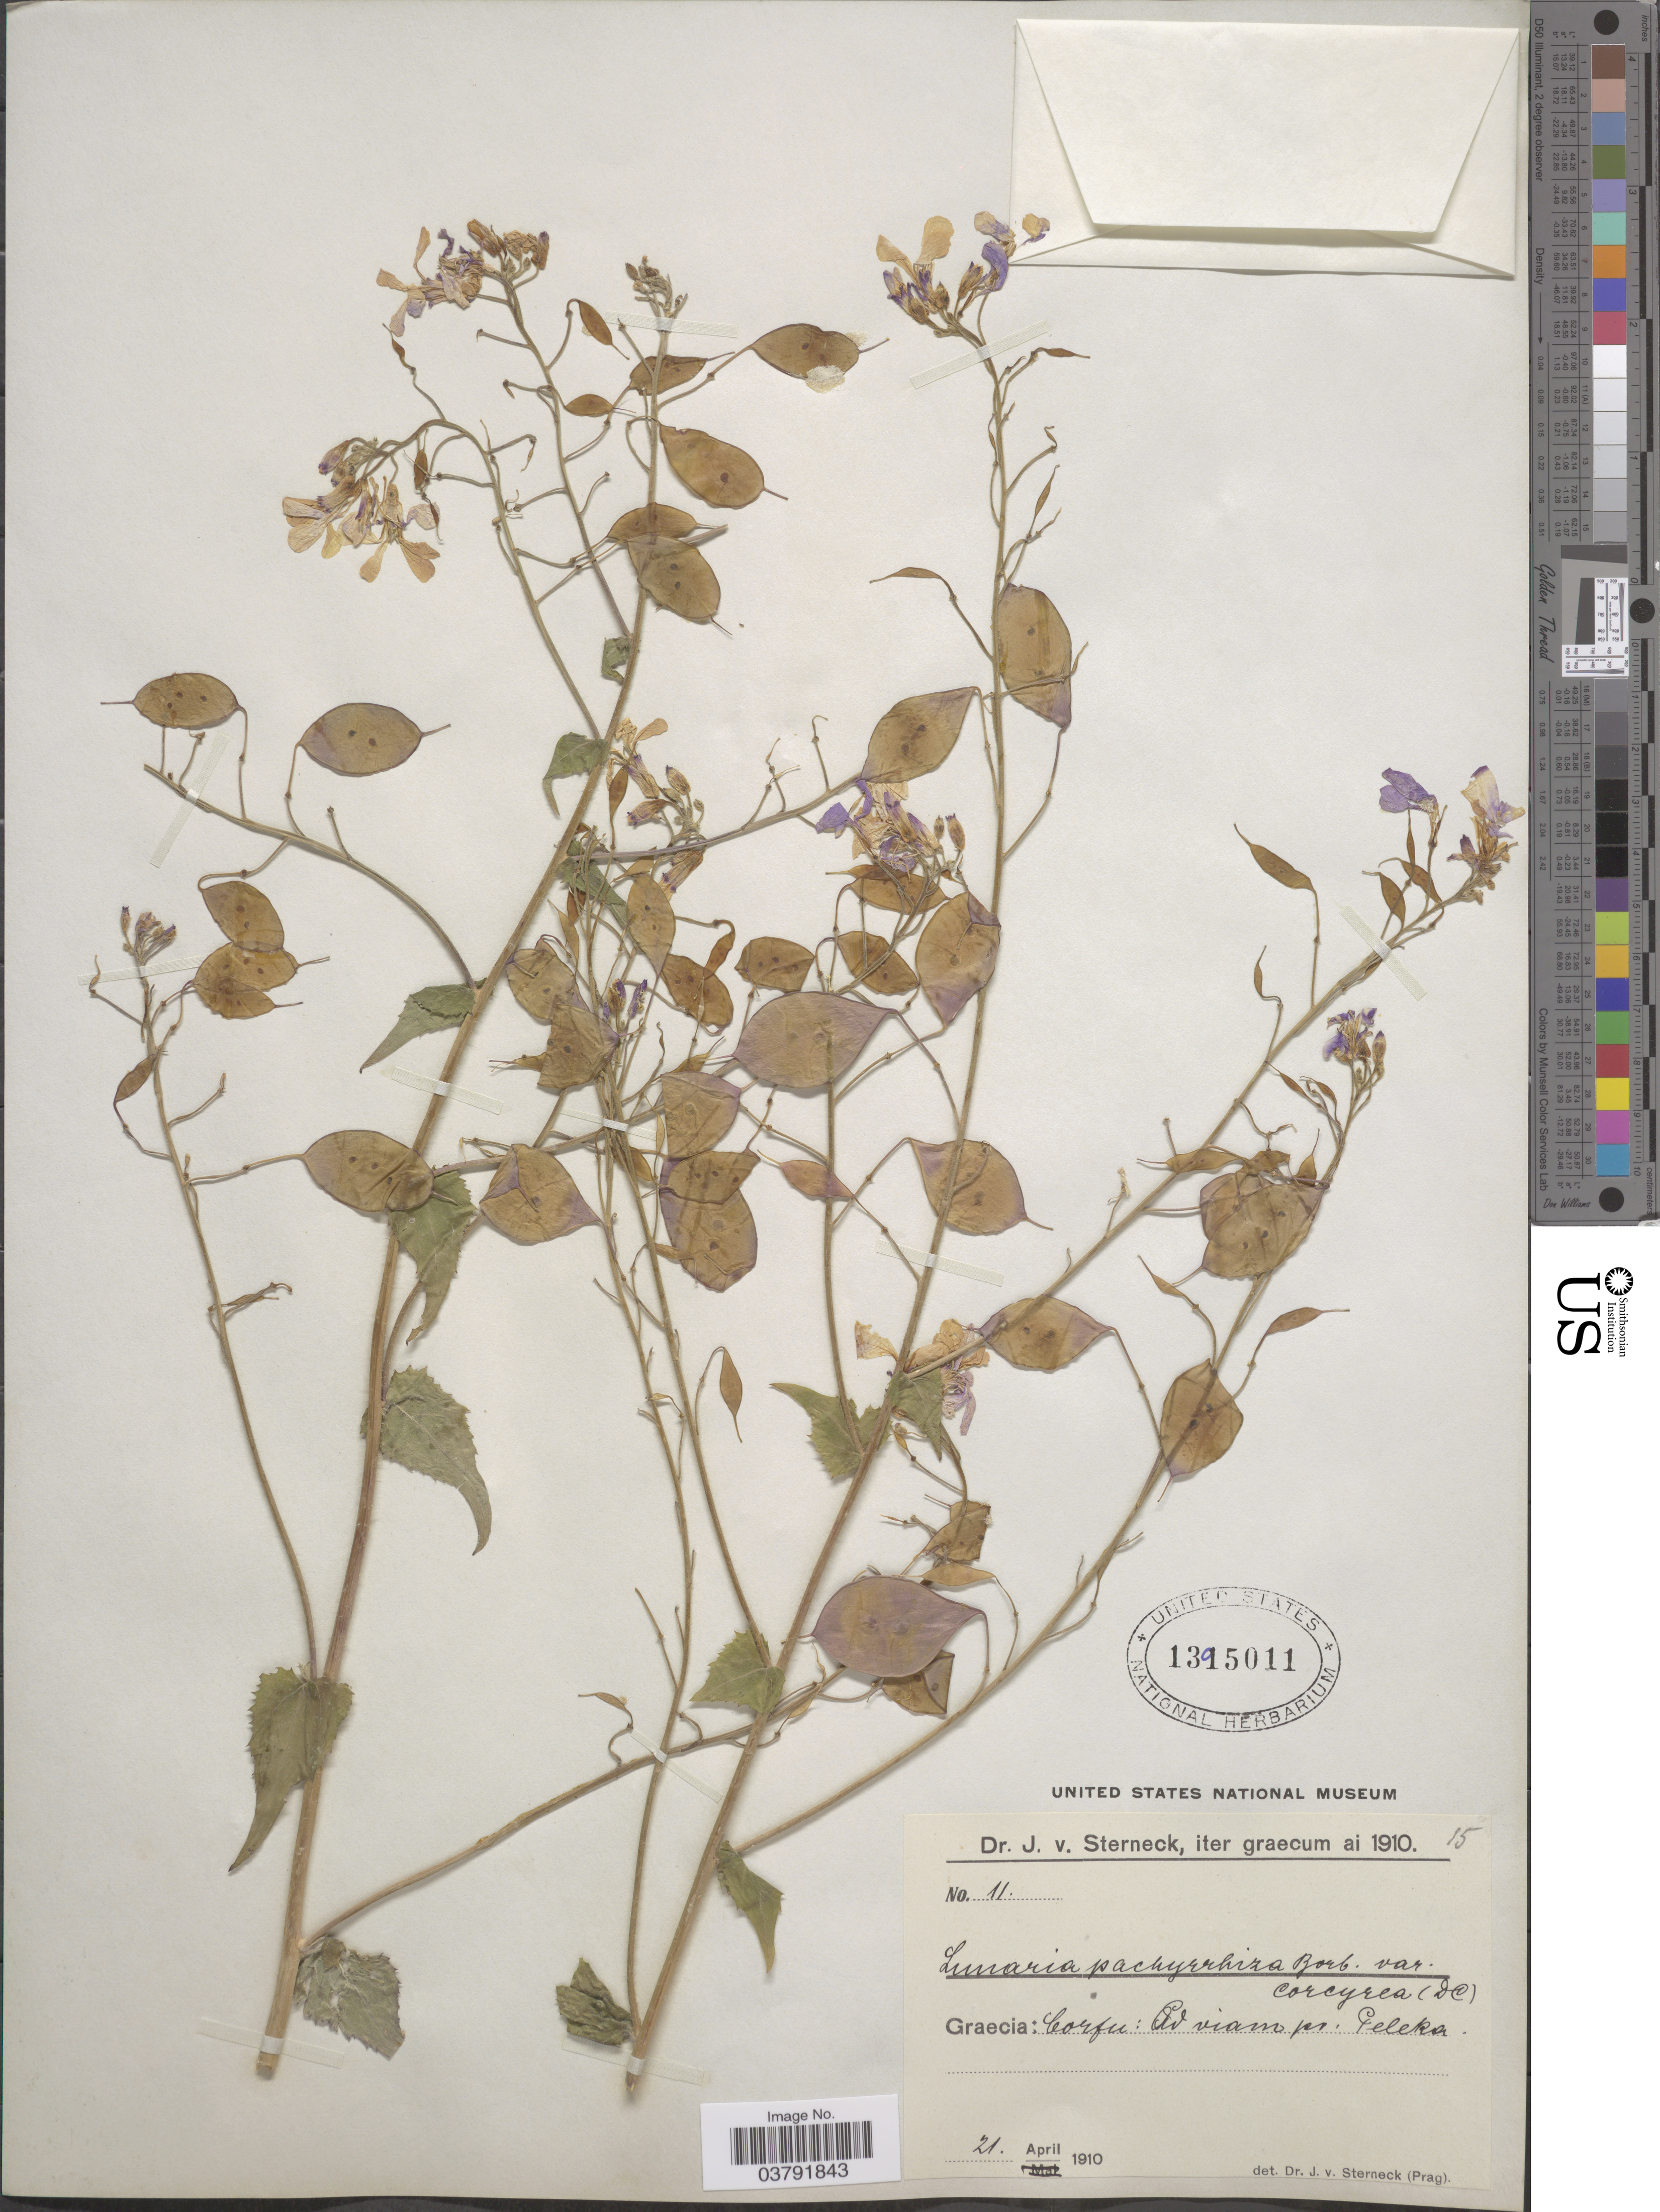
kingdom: Plantae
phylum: Tracheophyta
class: Magnoliopsida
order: Brassicales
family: Brassicaceae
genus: Lunaria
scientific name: Lunaria pachyrrhiza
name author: Borbás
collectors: J. von Sterneck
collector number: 11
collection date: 1910-04-21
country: Greece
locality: Corfu: Ad viam pr. Peleka.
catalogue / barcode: US 1395011